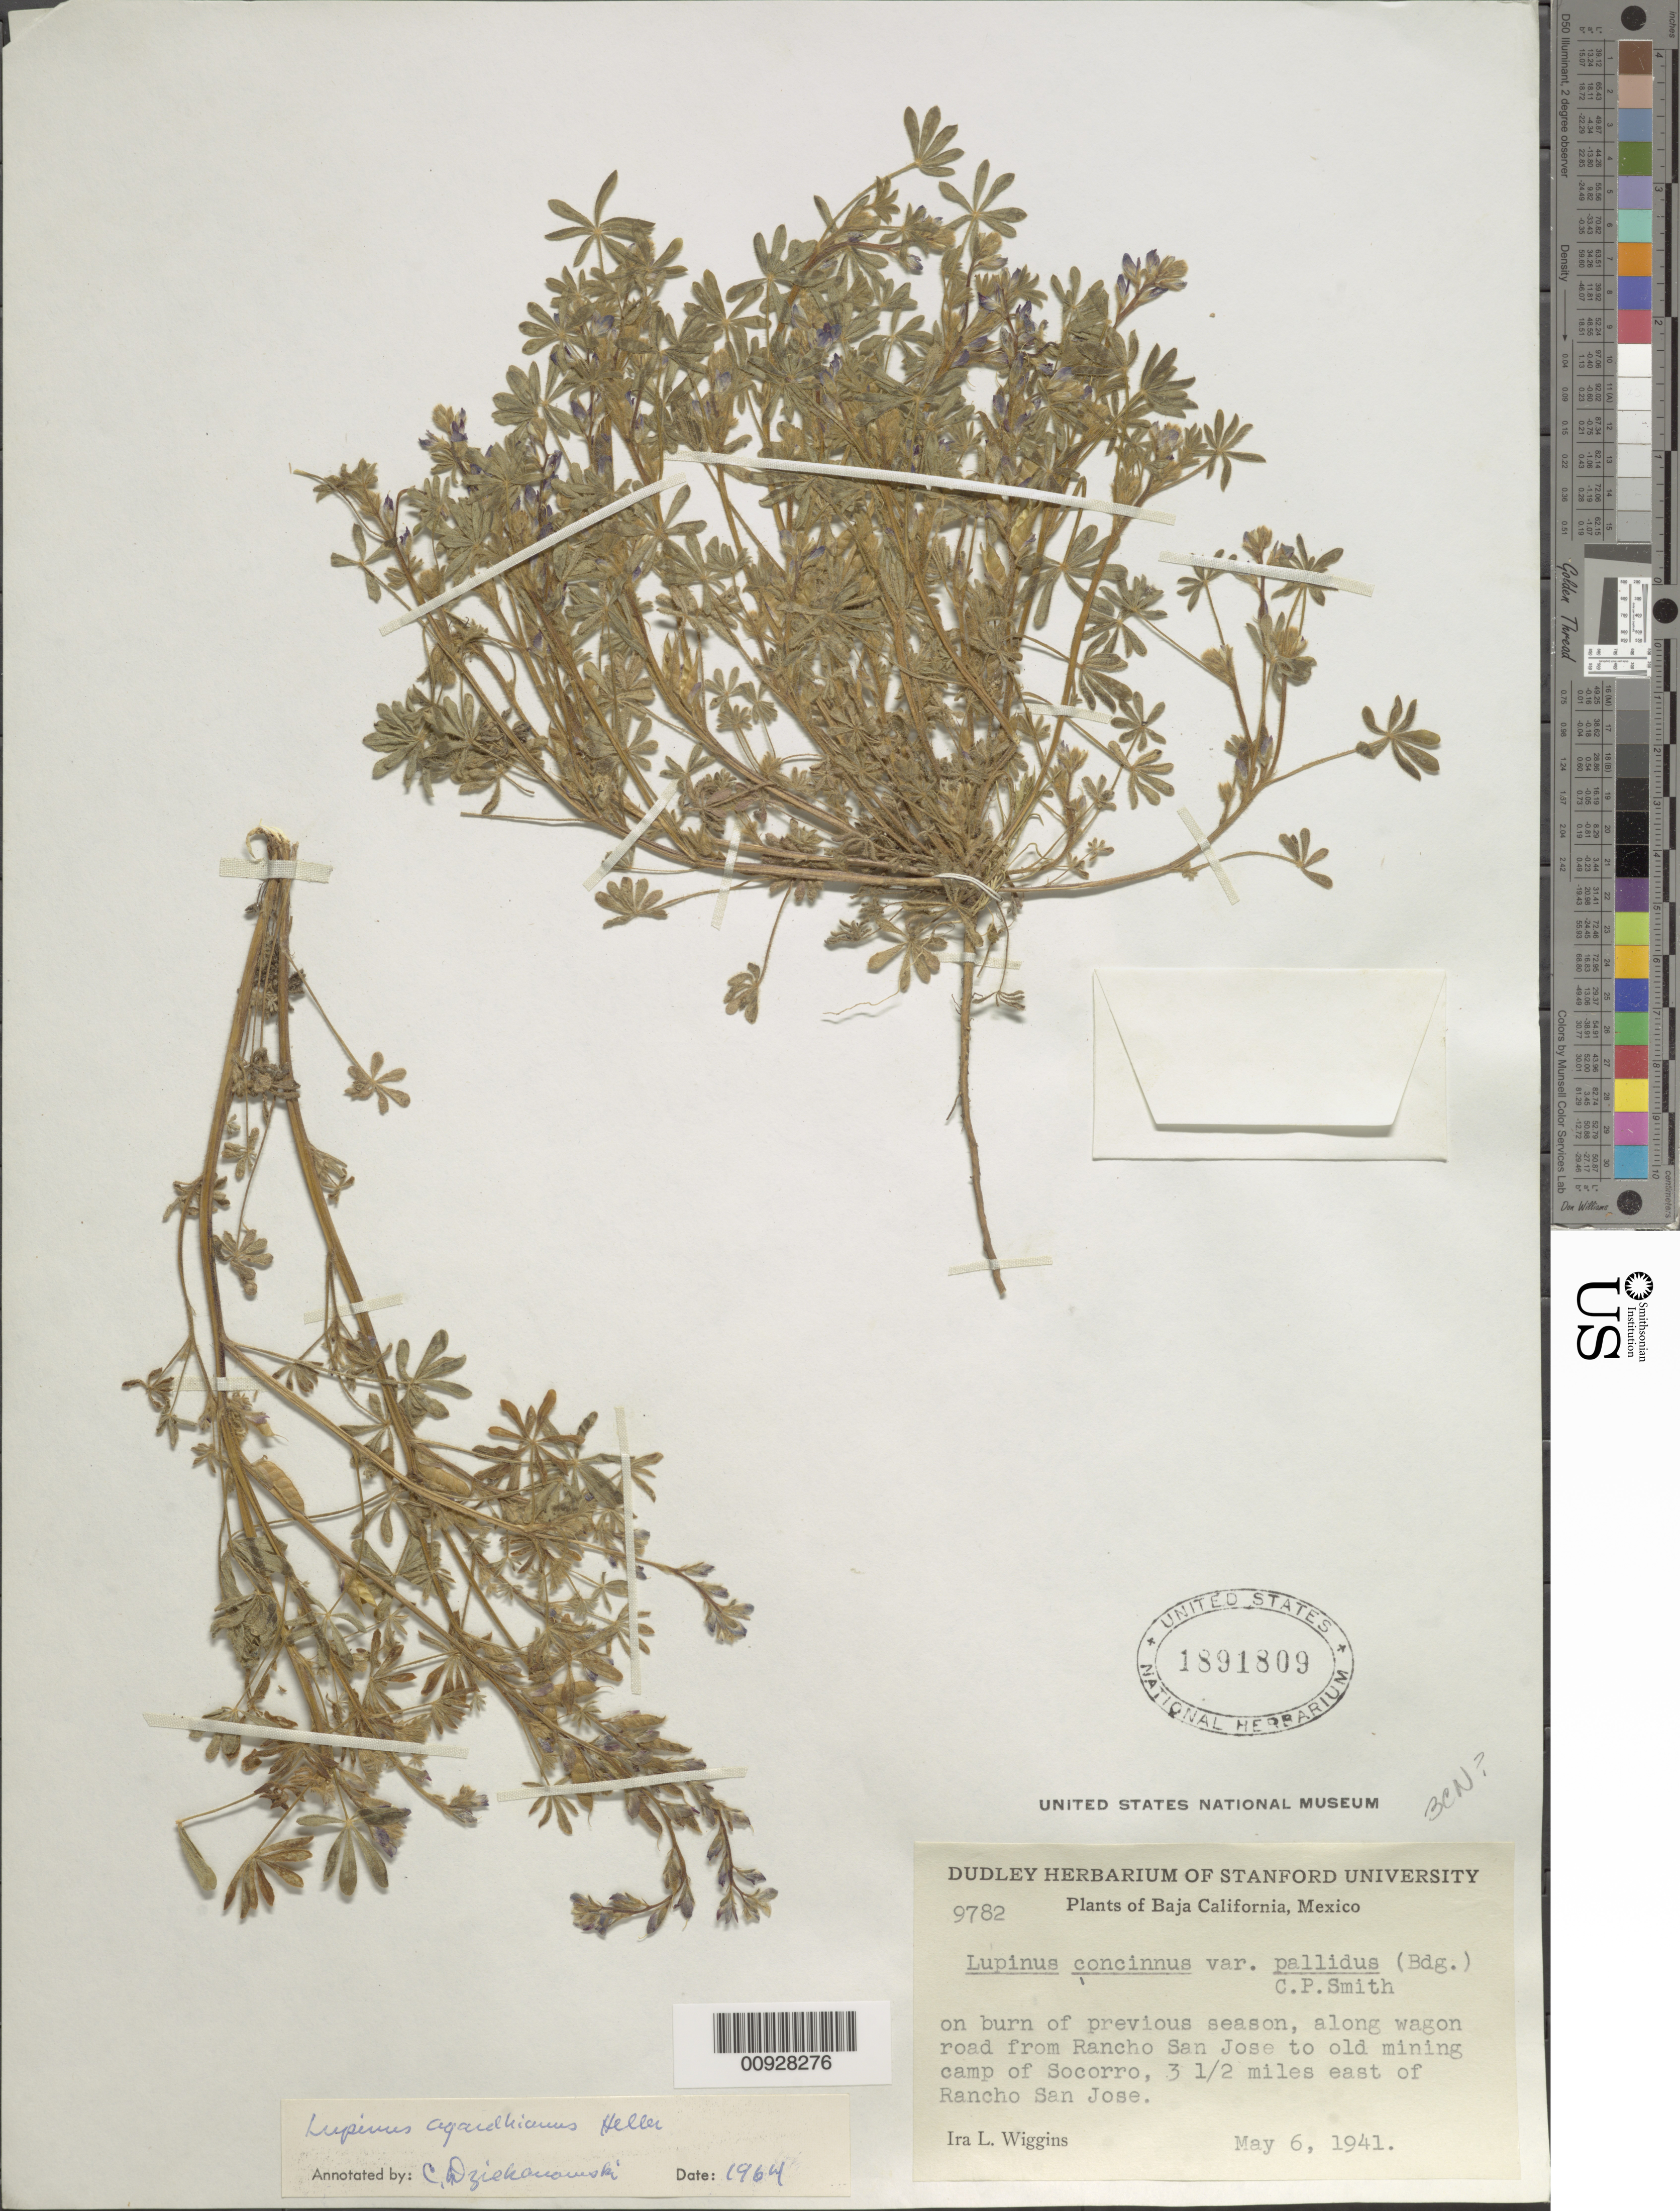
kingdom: Plantae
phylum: Tracheophyta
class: Magnoliopsida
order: Fabales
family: Fabaceae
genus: Lupinus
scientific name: Lupinus agardhianus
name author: A. Heller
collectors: I. L. Wiggins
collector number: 9782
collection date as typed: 06 May 1941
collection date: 1941-05-06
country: Mexico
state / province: Baja California Norte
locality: Along wagon road from Rancho San José to old mining camp of Socorro, 3½ miles east of Rancho San José. Baja California.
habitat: On burn of previous season, along wagon road.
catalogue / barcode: US 1891809